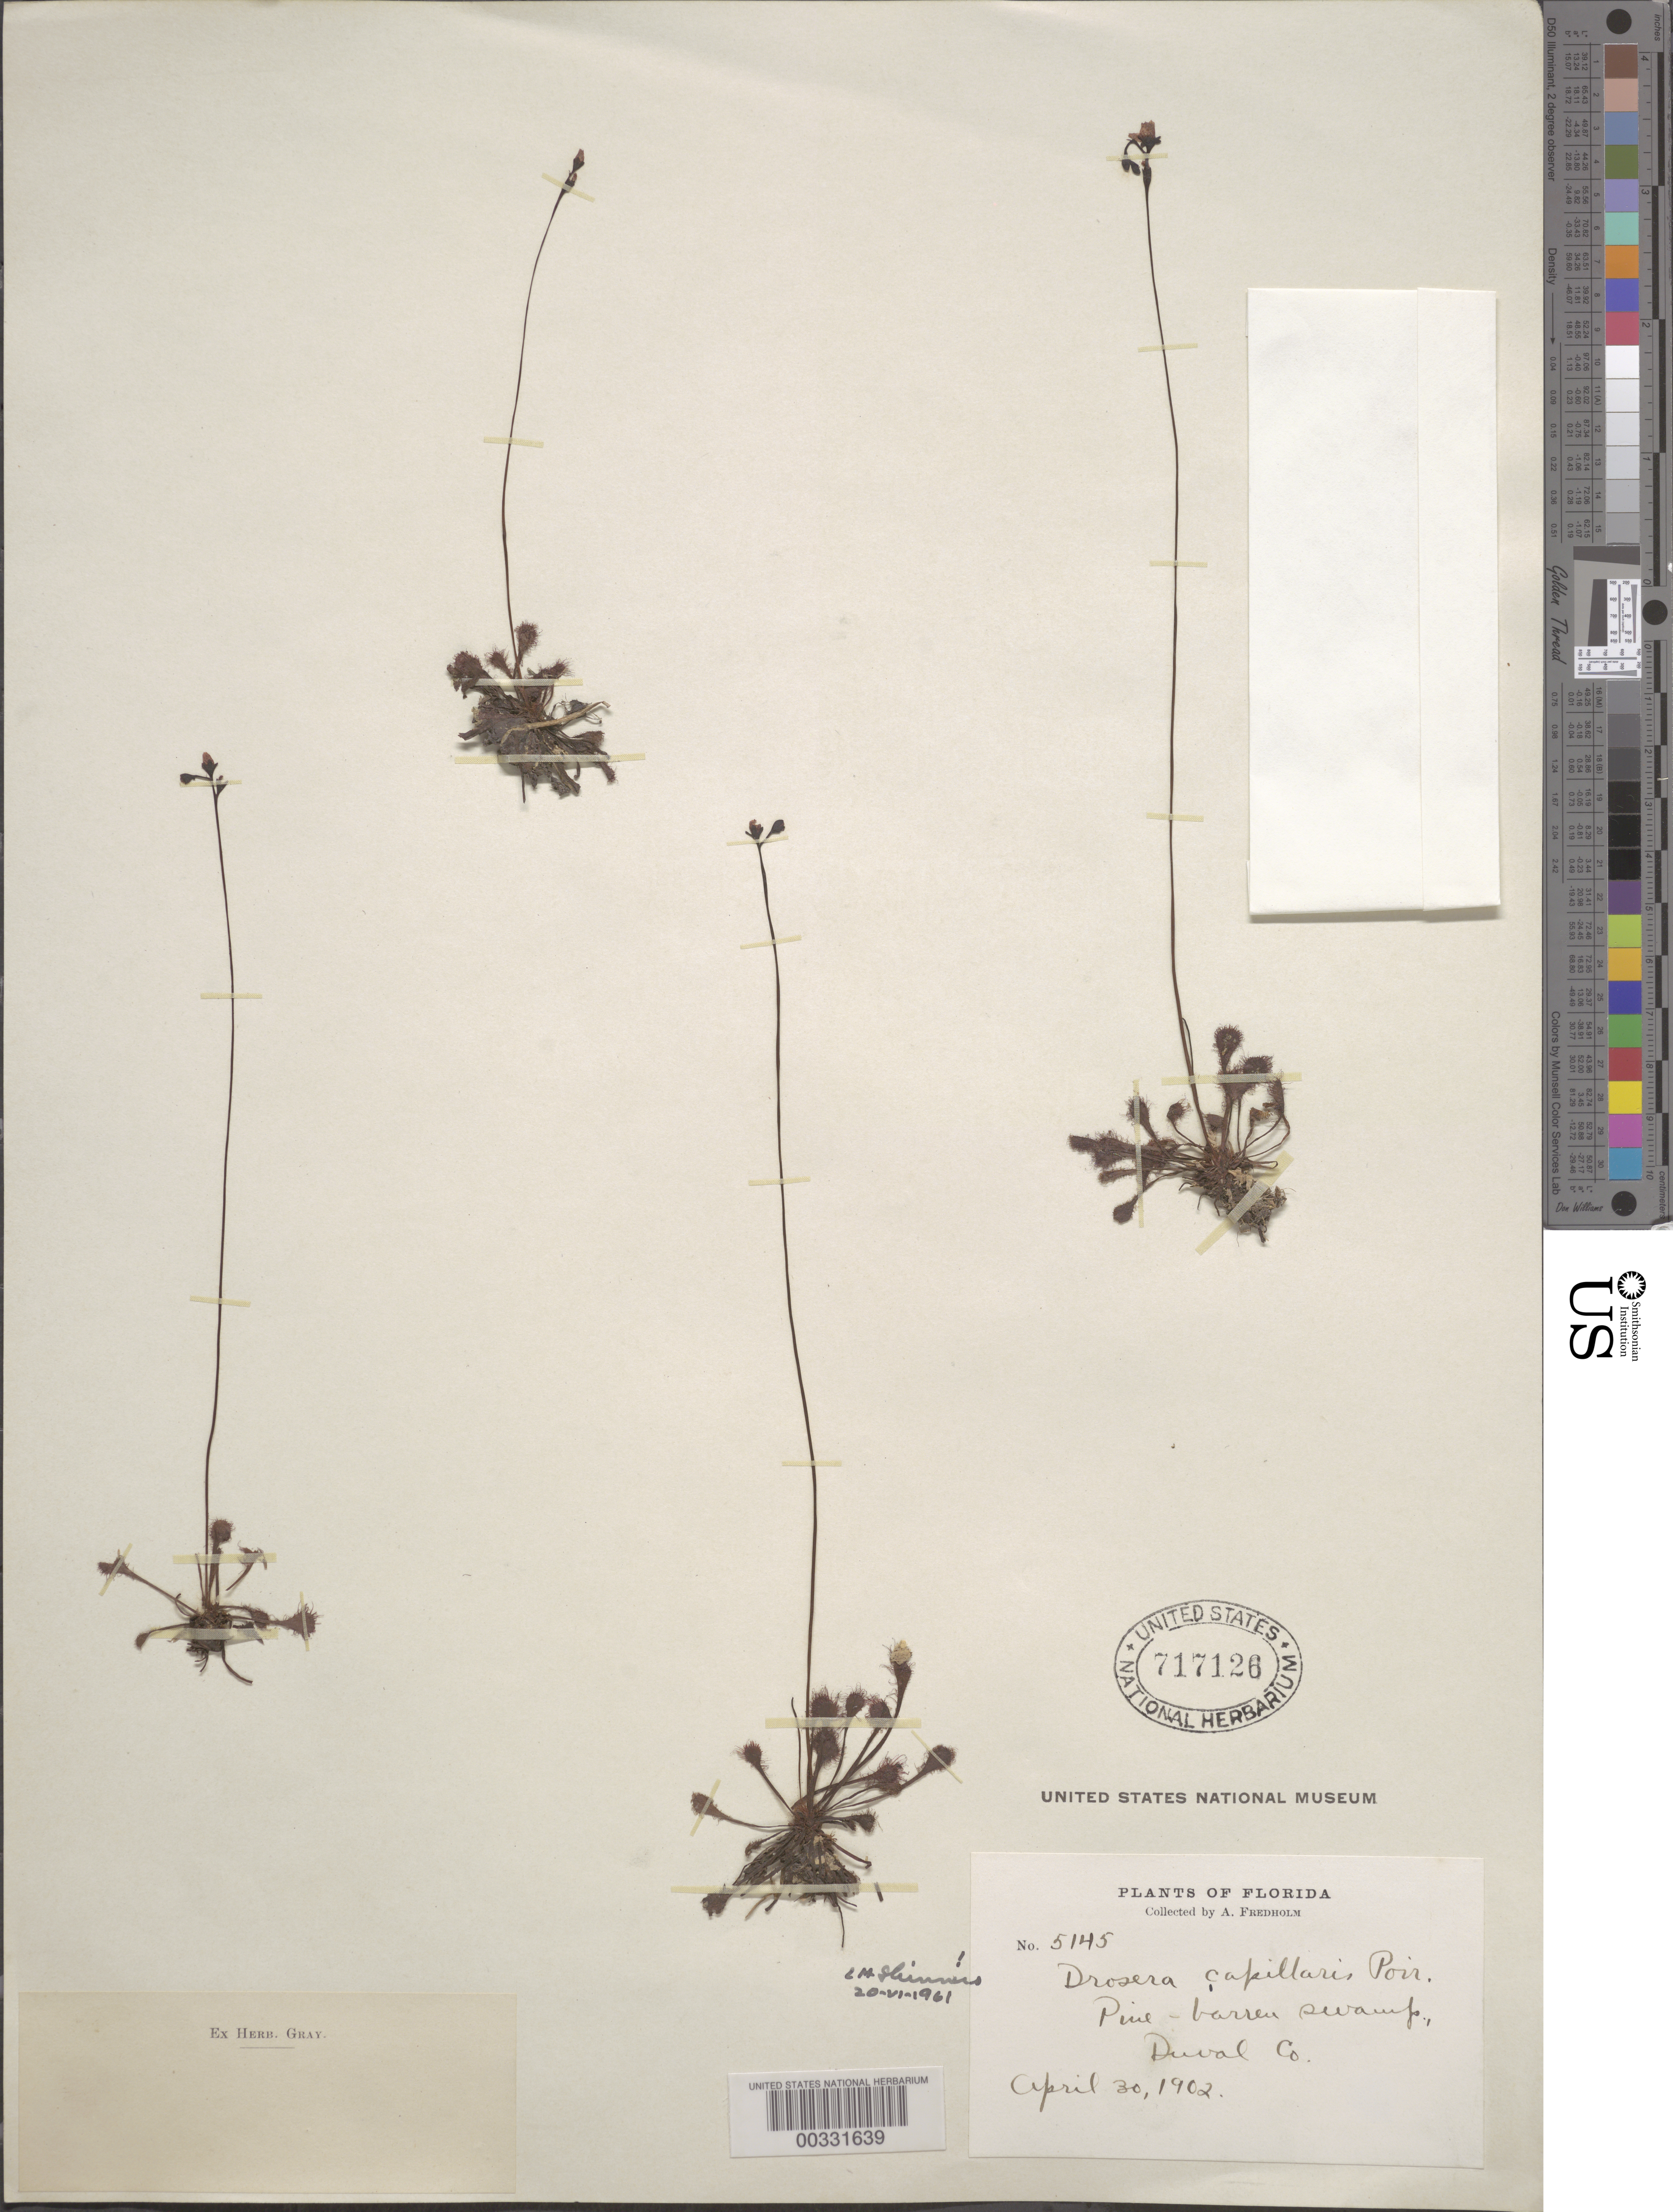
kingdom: Plantae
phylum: Tracheophyta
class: Magnoliopsida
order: Caryophyllales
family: Droseraceae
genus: Drosera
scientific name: Drosera capillaris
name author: Poir.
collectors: A. J. Fredholm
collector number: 5145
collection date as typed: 30 Apr 1902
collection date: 1902-04-30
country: United States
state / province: Florida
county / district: Duval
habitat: Pine barren swamp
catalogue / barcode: US 717126